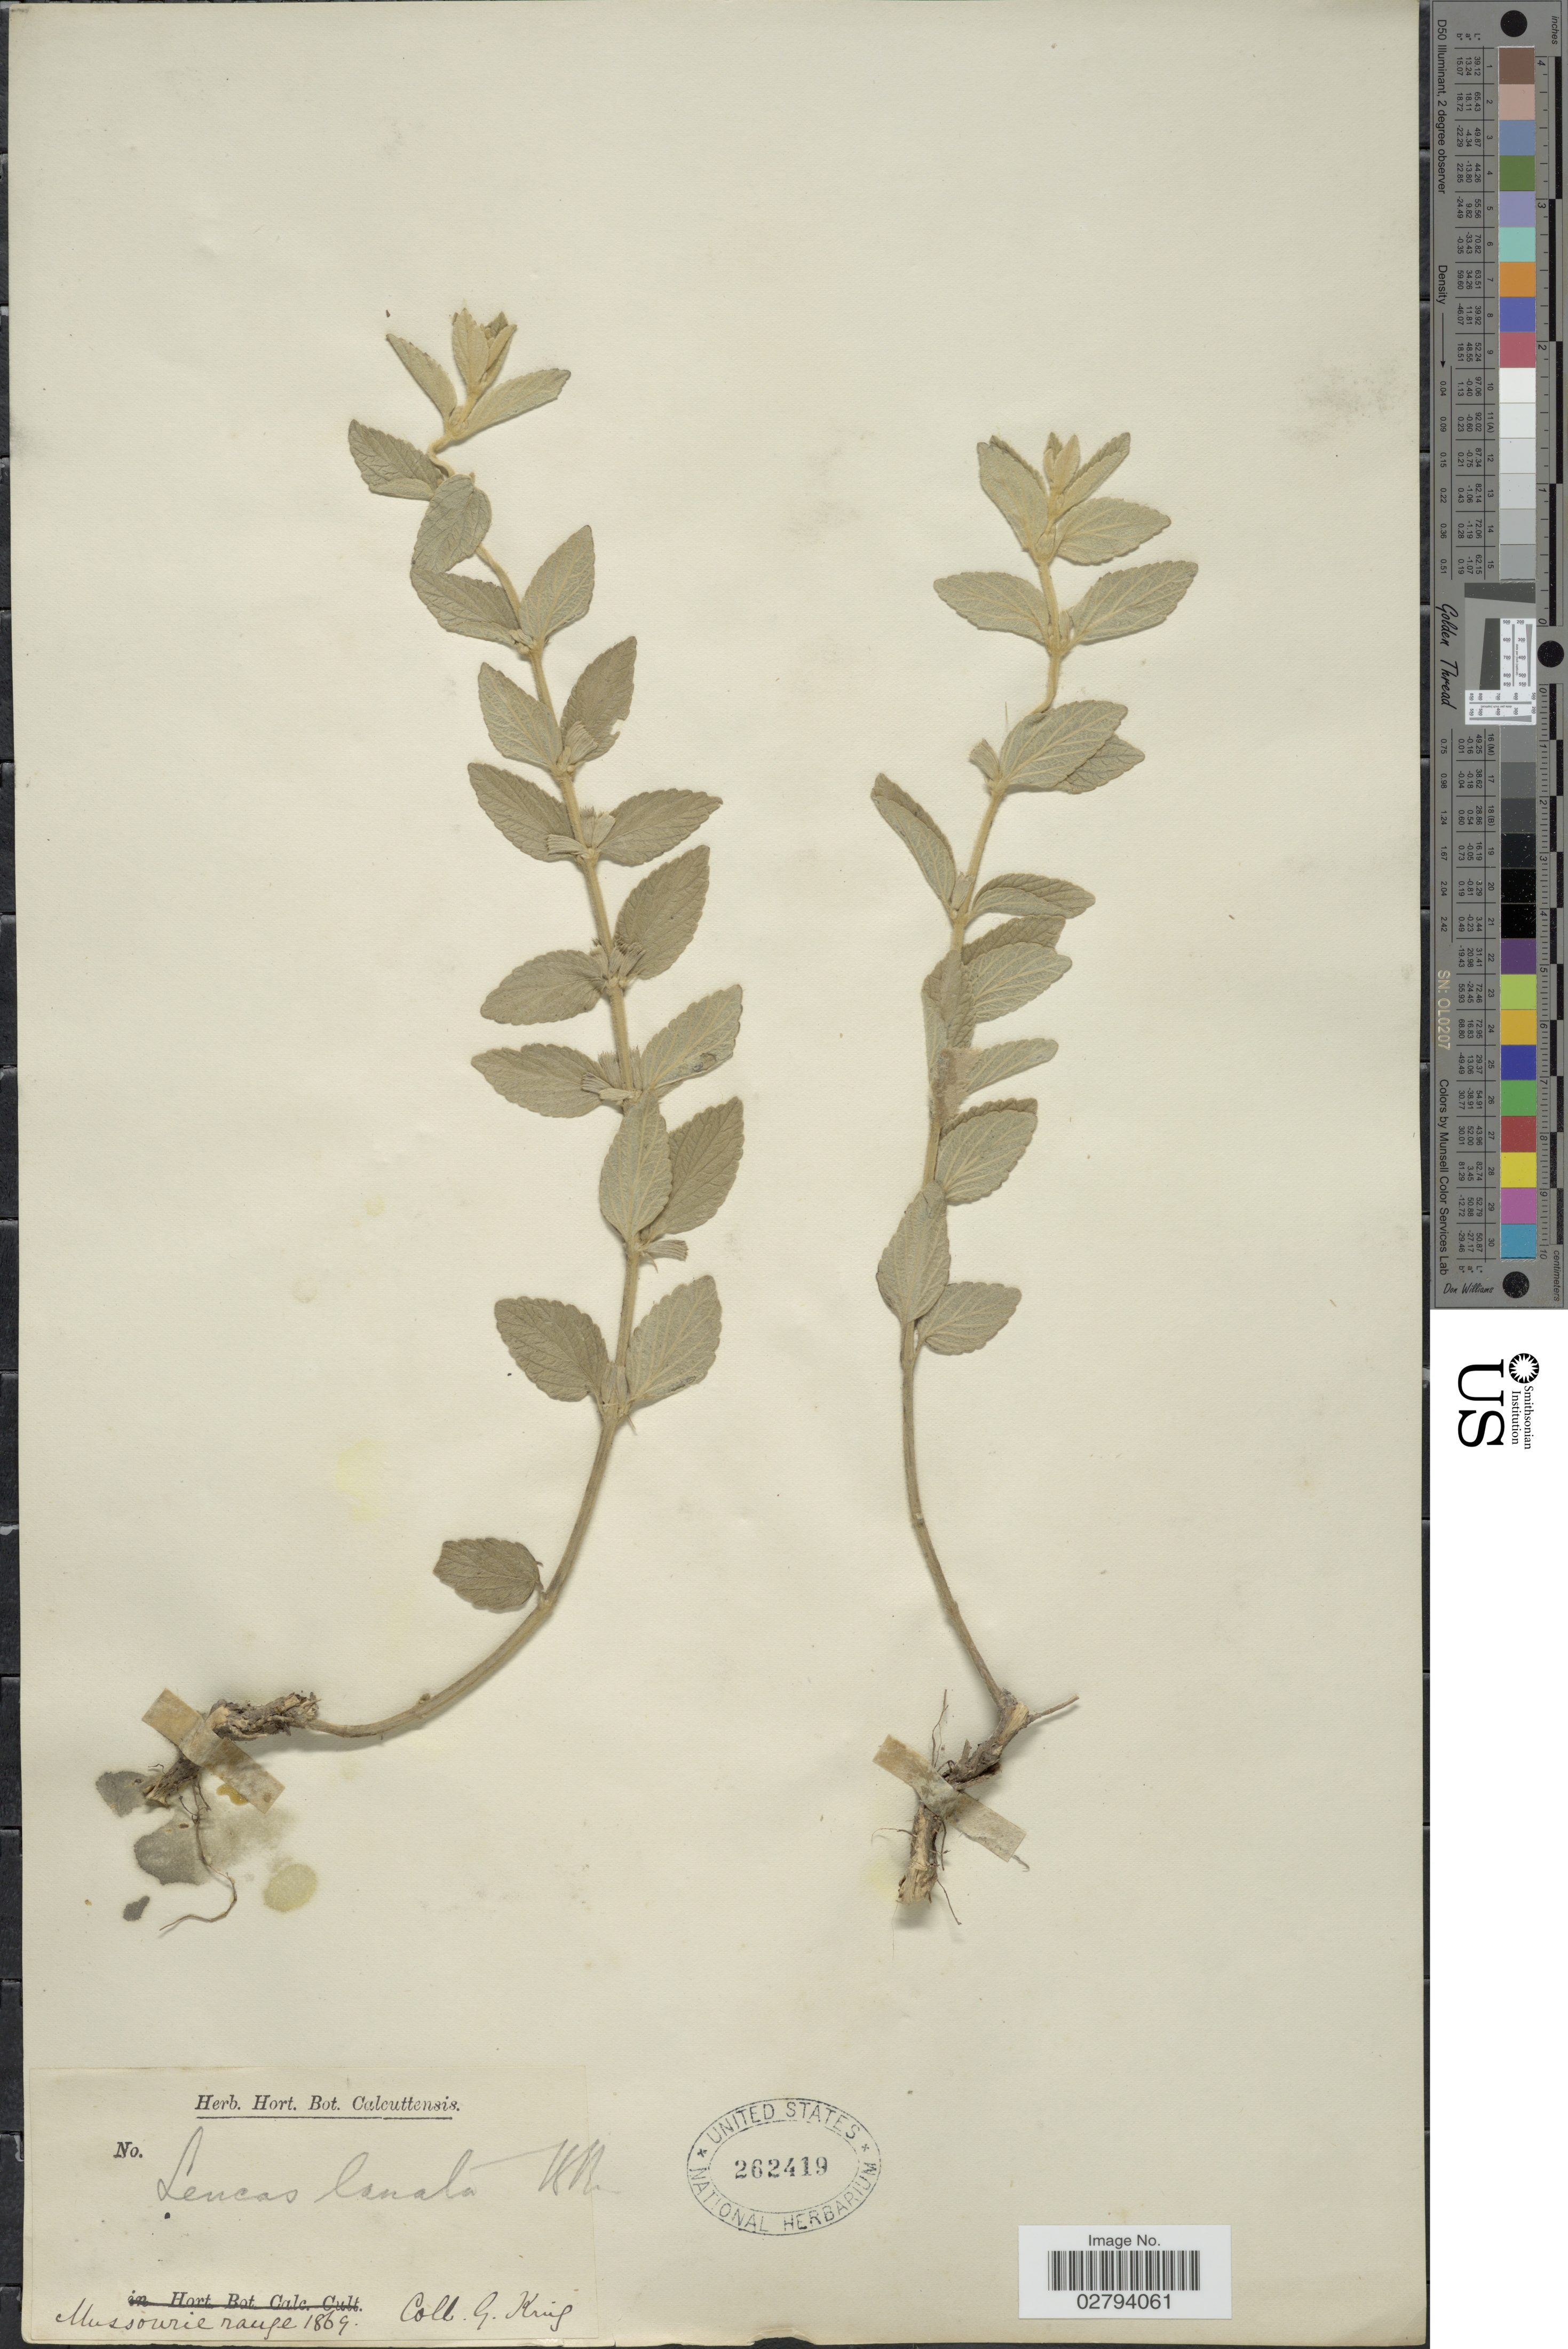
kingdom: Plantae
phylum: Tracheophyta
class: Magnoliopsida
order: Lamiales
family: Lamiaceae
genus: Leucas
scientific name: Leucas lanata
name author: Benth.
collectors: G. King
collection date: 1869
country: India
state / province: Uttarakhand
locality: Mussoorie range.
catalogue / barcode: US 262419